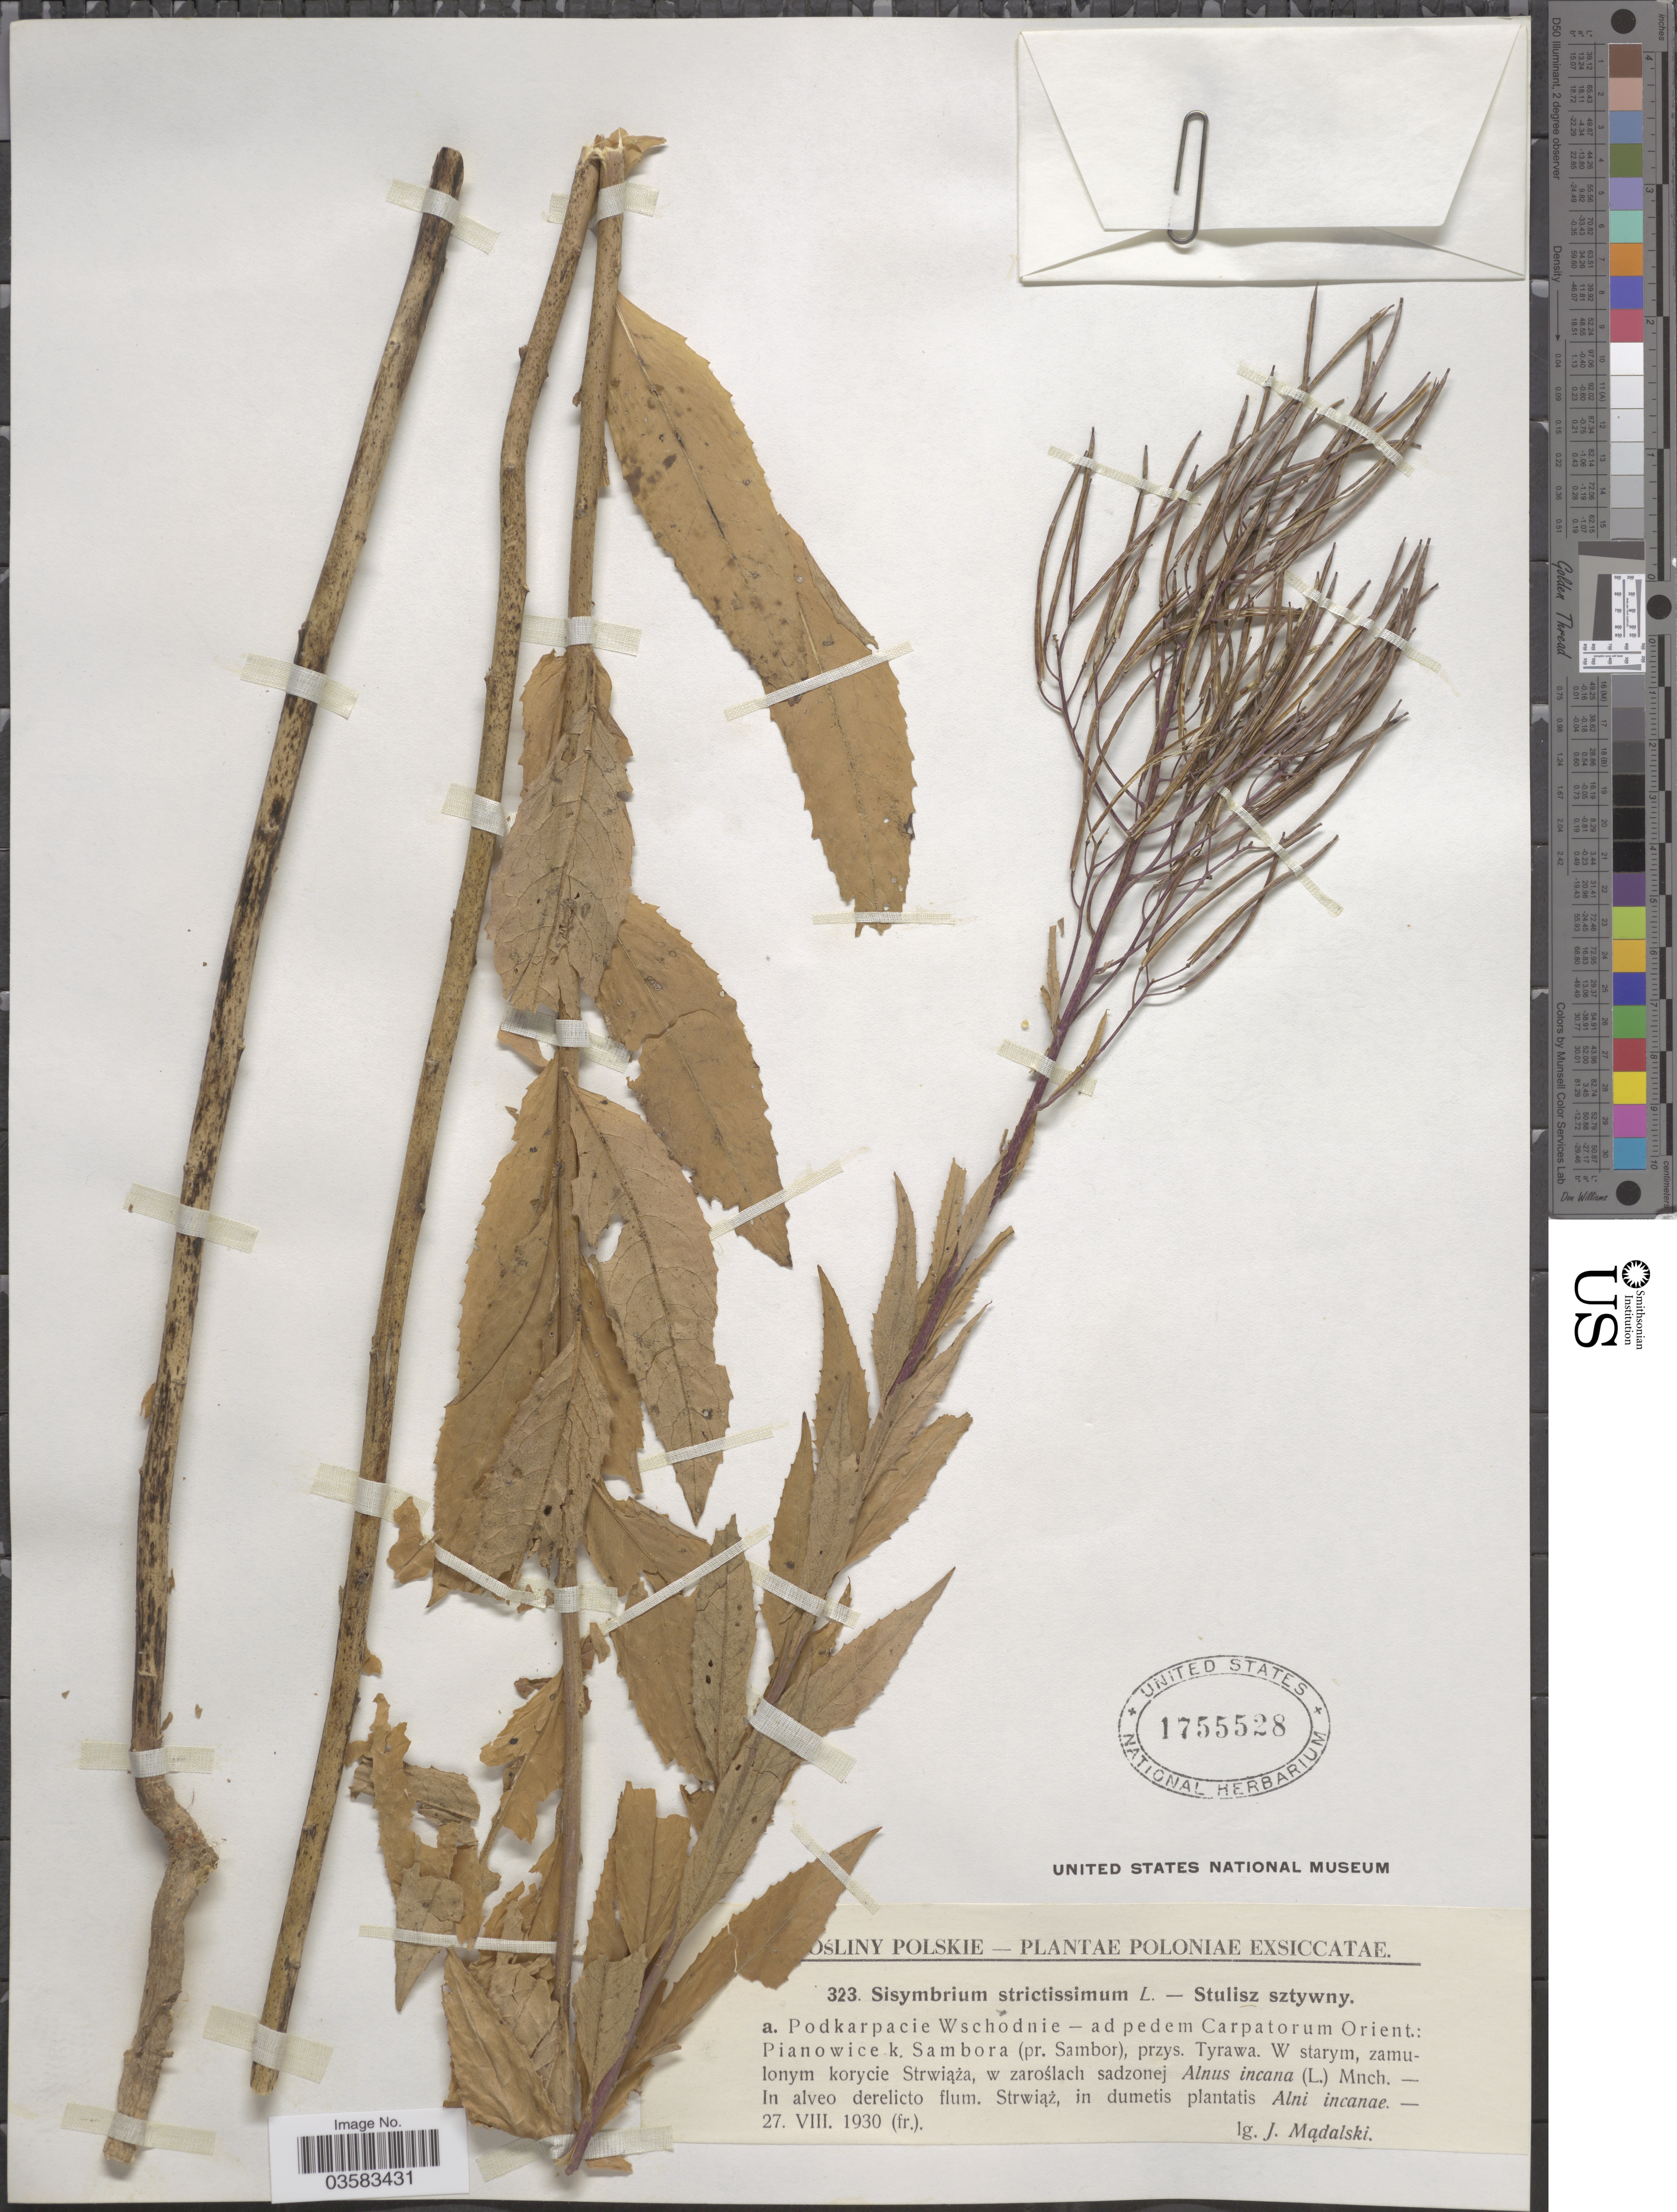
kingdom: Plantae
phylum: Tracheophyta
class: Magnoliopsida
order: Brassicales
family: Brassicaceae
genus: Sisymbrium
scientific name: Sisymbrium strictissimum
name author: L.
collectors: J. Madalski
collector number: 323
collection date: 1930-08-27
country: Poland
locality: Poloniæ. In alveo derelicto flum. Strwiaz.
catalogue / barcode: US 1755528